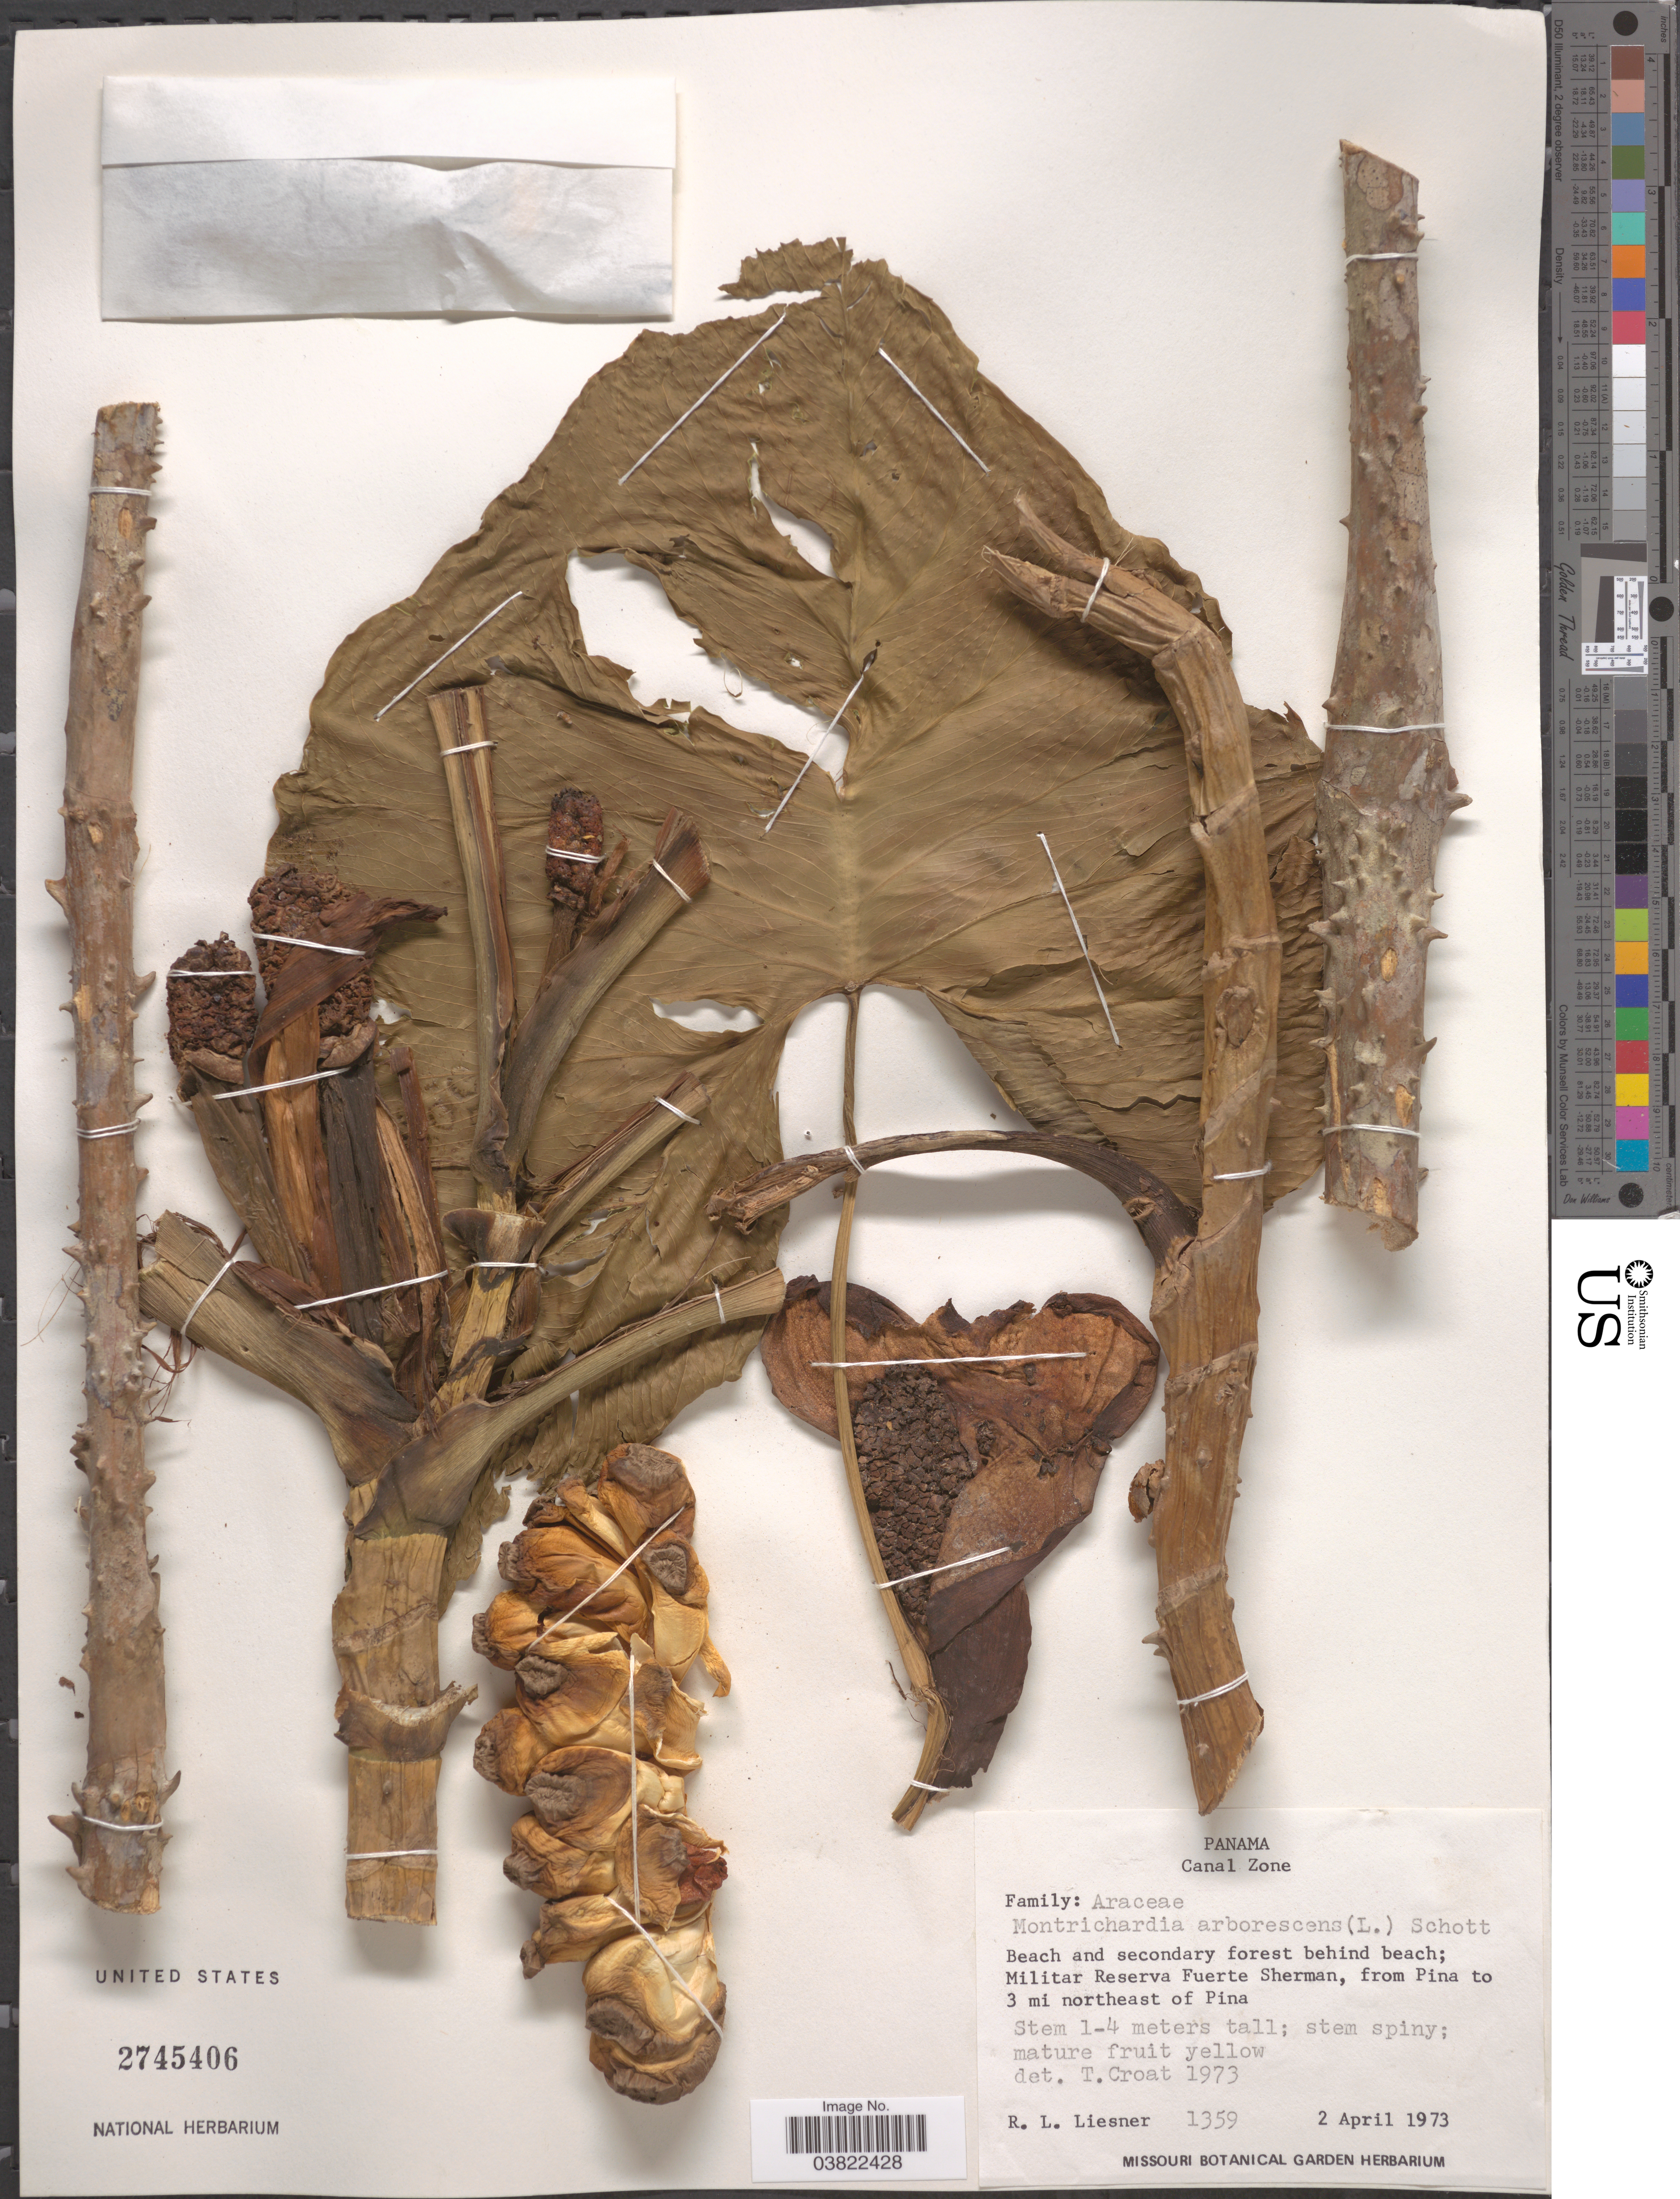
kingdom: Plantae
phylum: Tracheophyta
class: Liliopsida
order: Alismatales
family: Araceae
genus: Montrichardia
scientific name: Montrichardia arborea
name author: (Kunth) Schott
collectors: R. L. Liesner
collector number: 1359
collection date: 1973-04-02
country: Panama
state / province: Colón / Panamá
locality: Canal Zone. Beach and secondary forest behind beach; Militar Reserva Fuerte Sherman, from Pina to 3 mi northeast of Pina.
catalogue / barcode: US 2745406